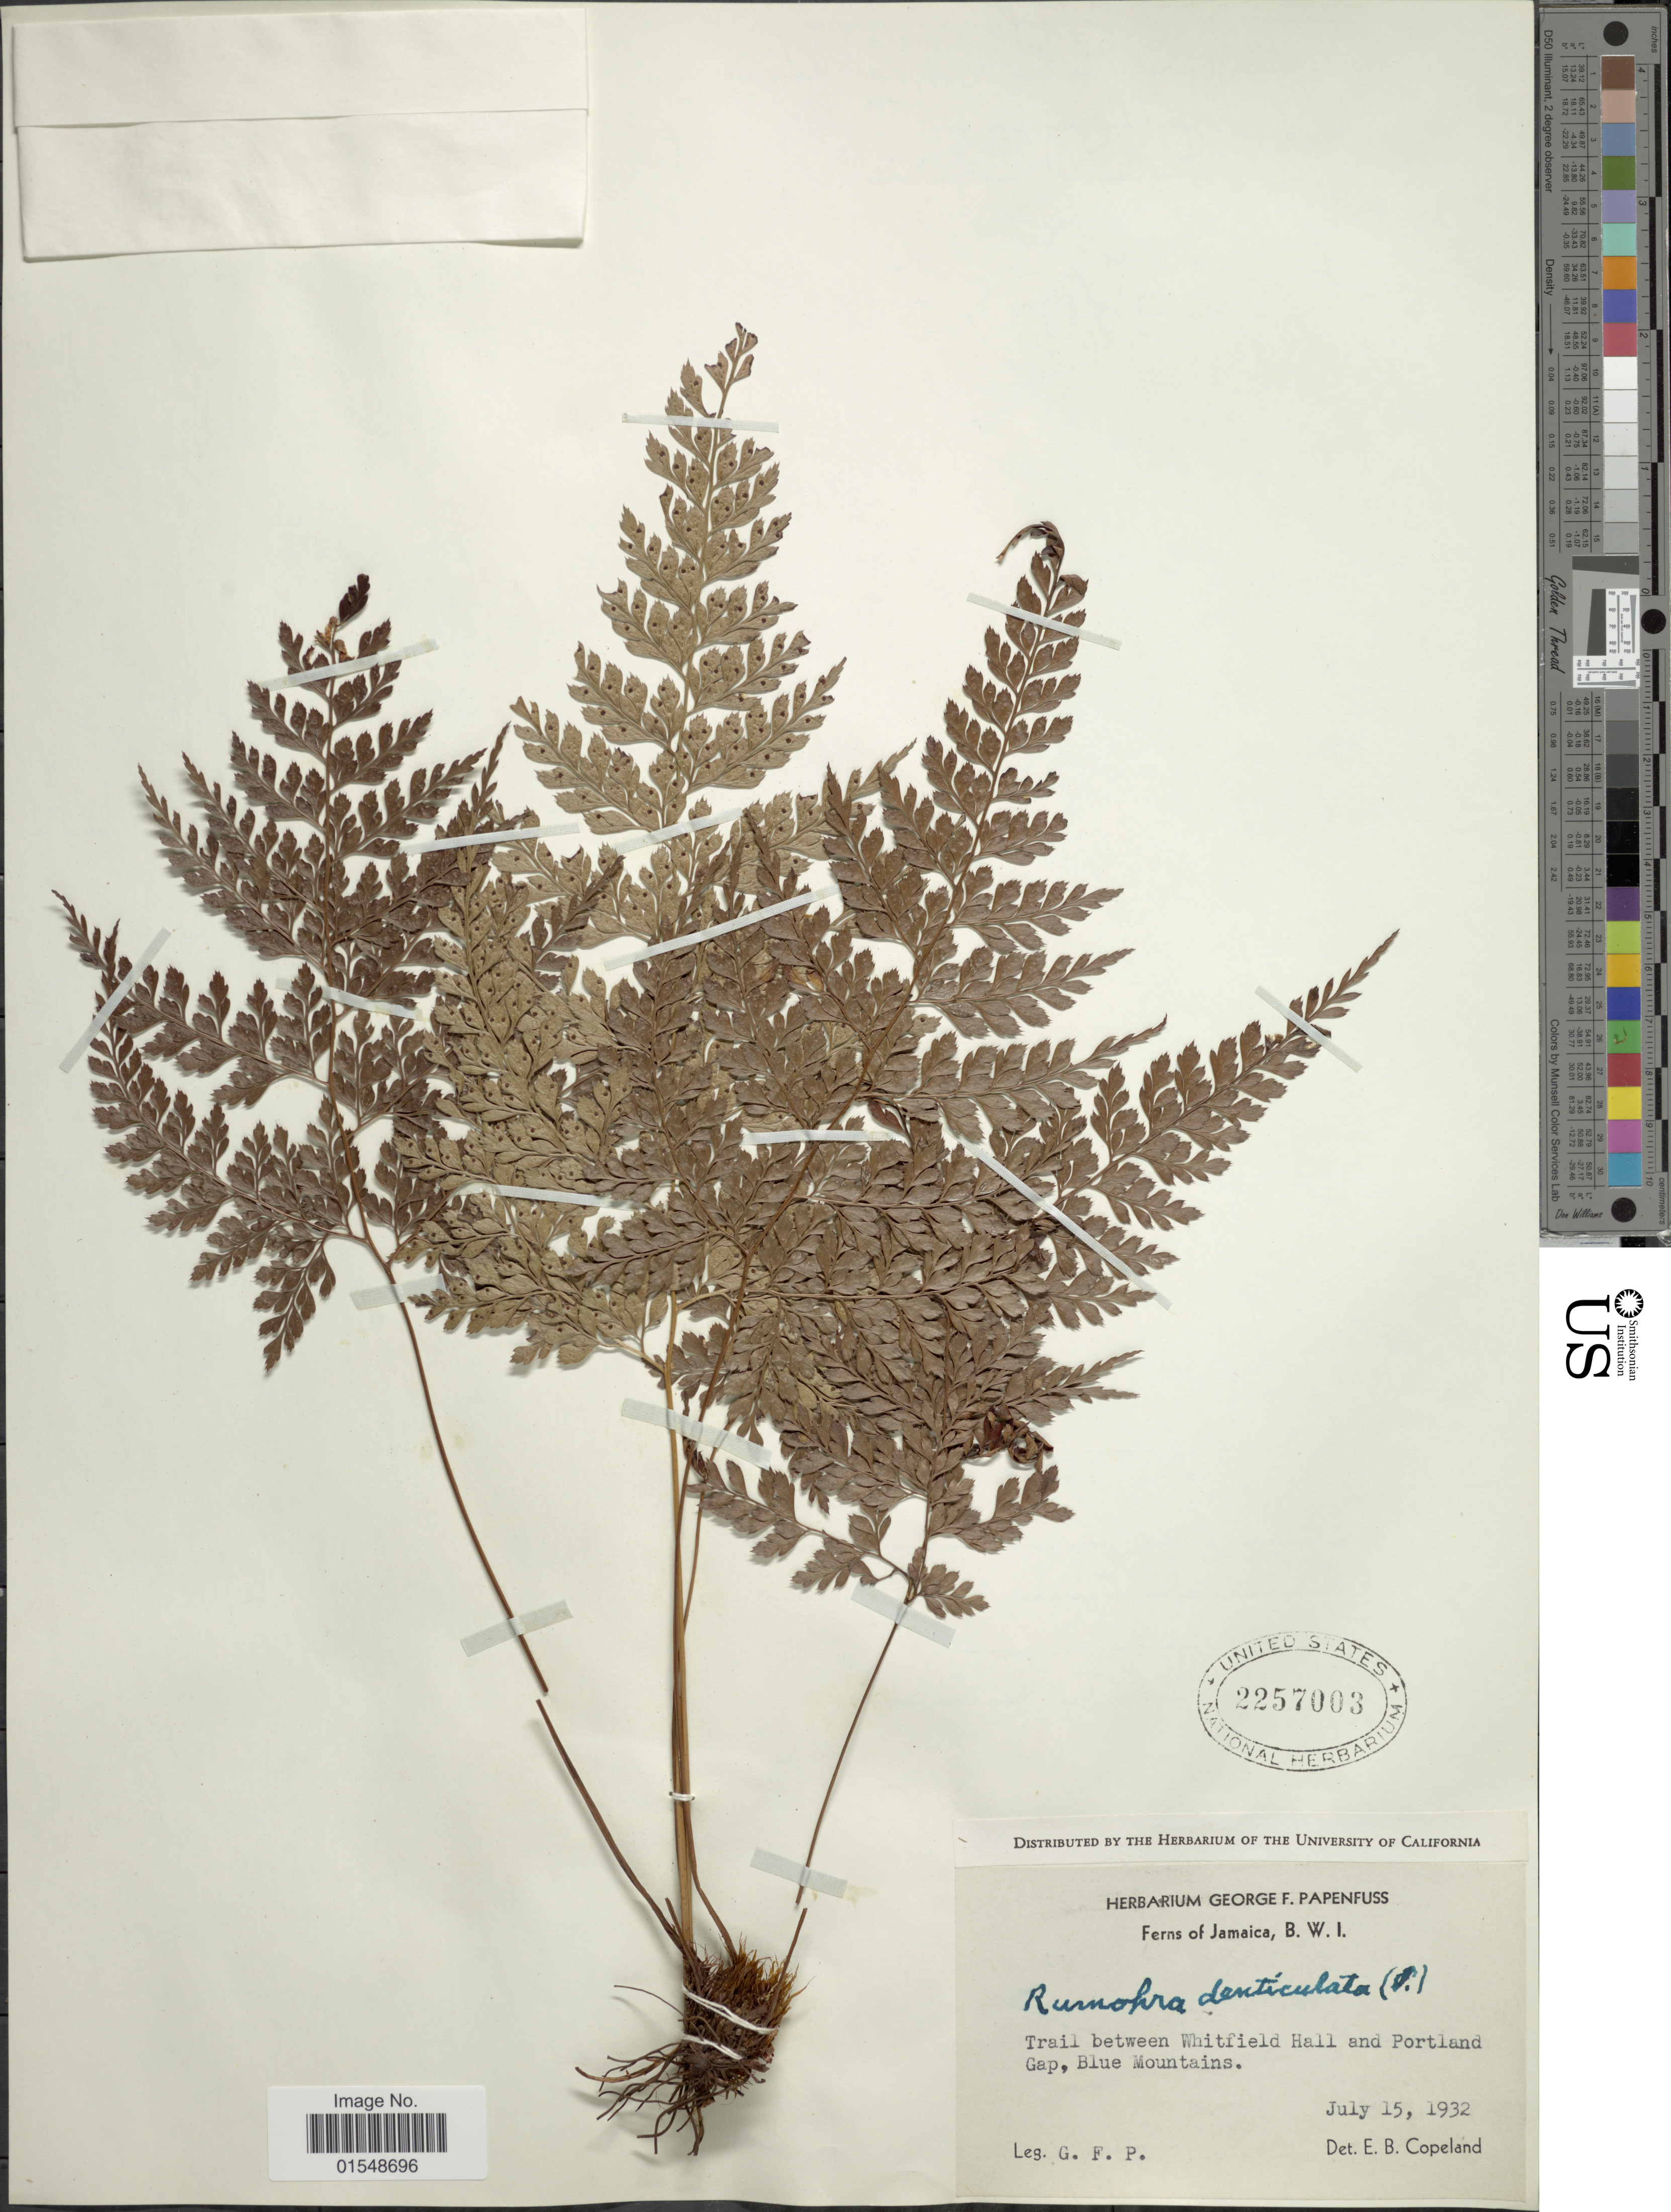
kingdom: Plantae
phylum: Tracheophyta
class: Polypodiopsida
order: Polypodiales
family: Dryopteridaceae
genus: Arachniodes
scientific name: Arachniodes denticulata var. denticulata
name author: (Sw.) Ching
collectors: G. Papenfuss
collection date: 1932-07-15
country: Jamaica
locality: B. W. I., trail between Whitfield Hall and Portland Gap, Blue Mountains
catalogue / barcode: US 2257003